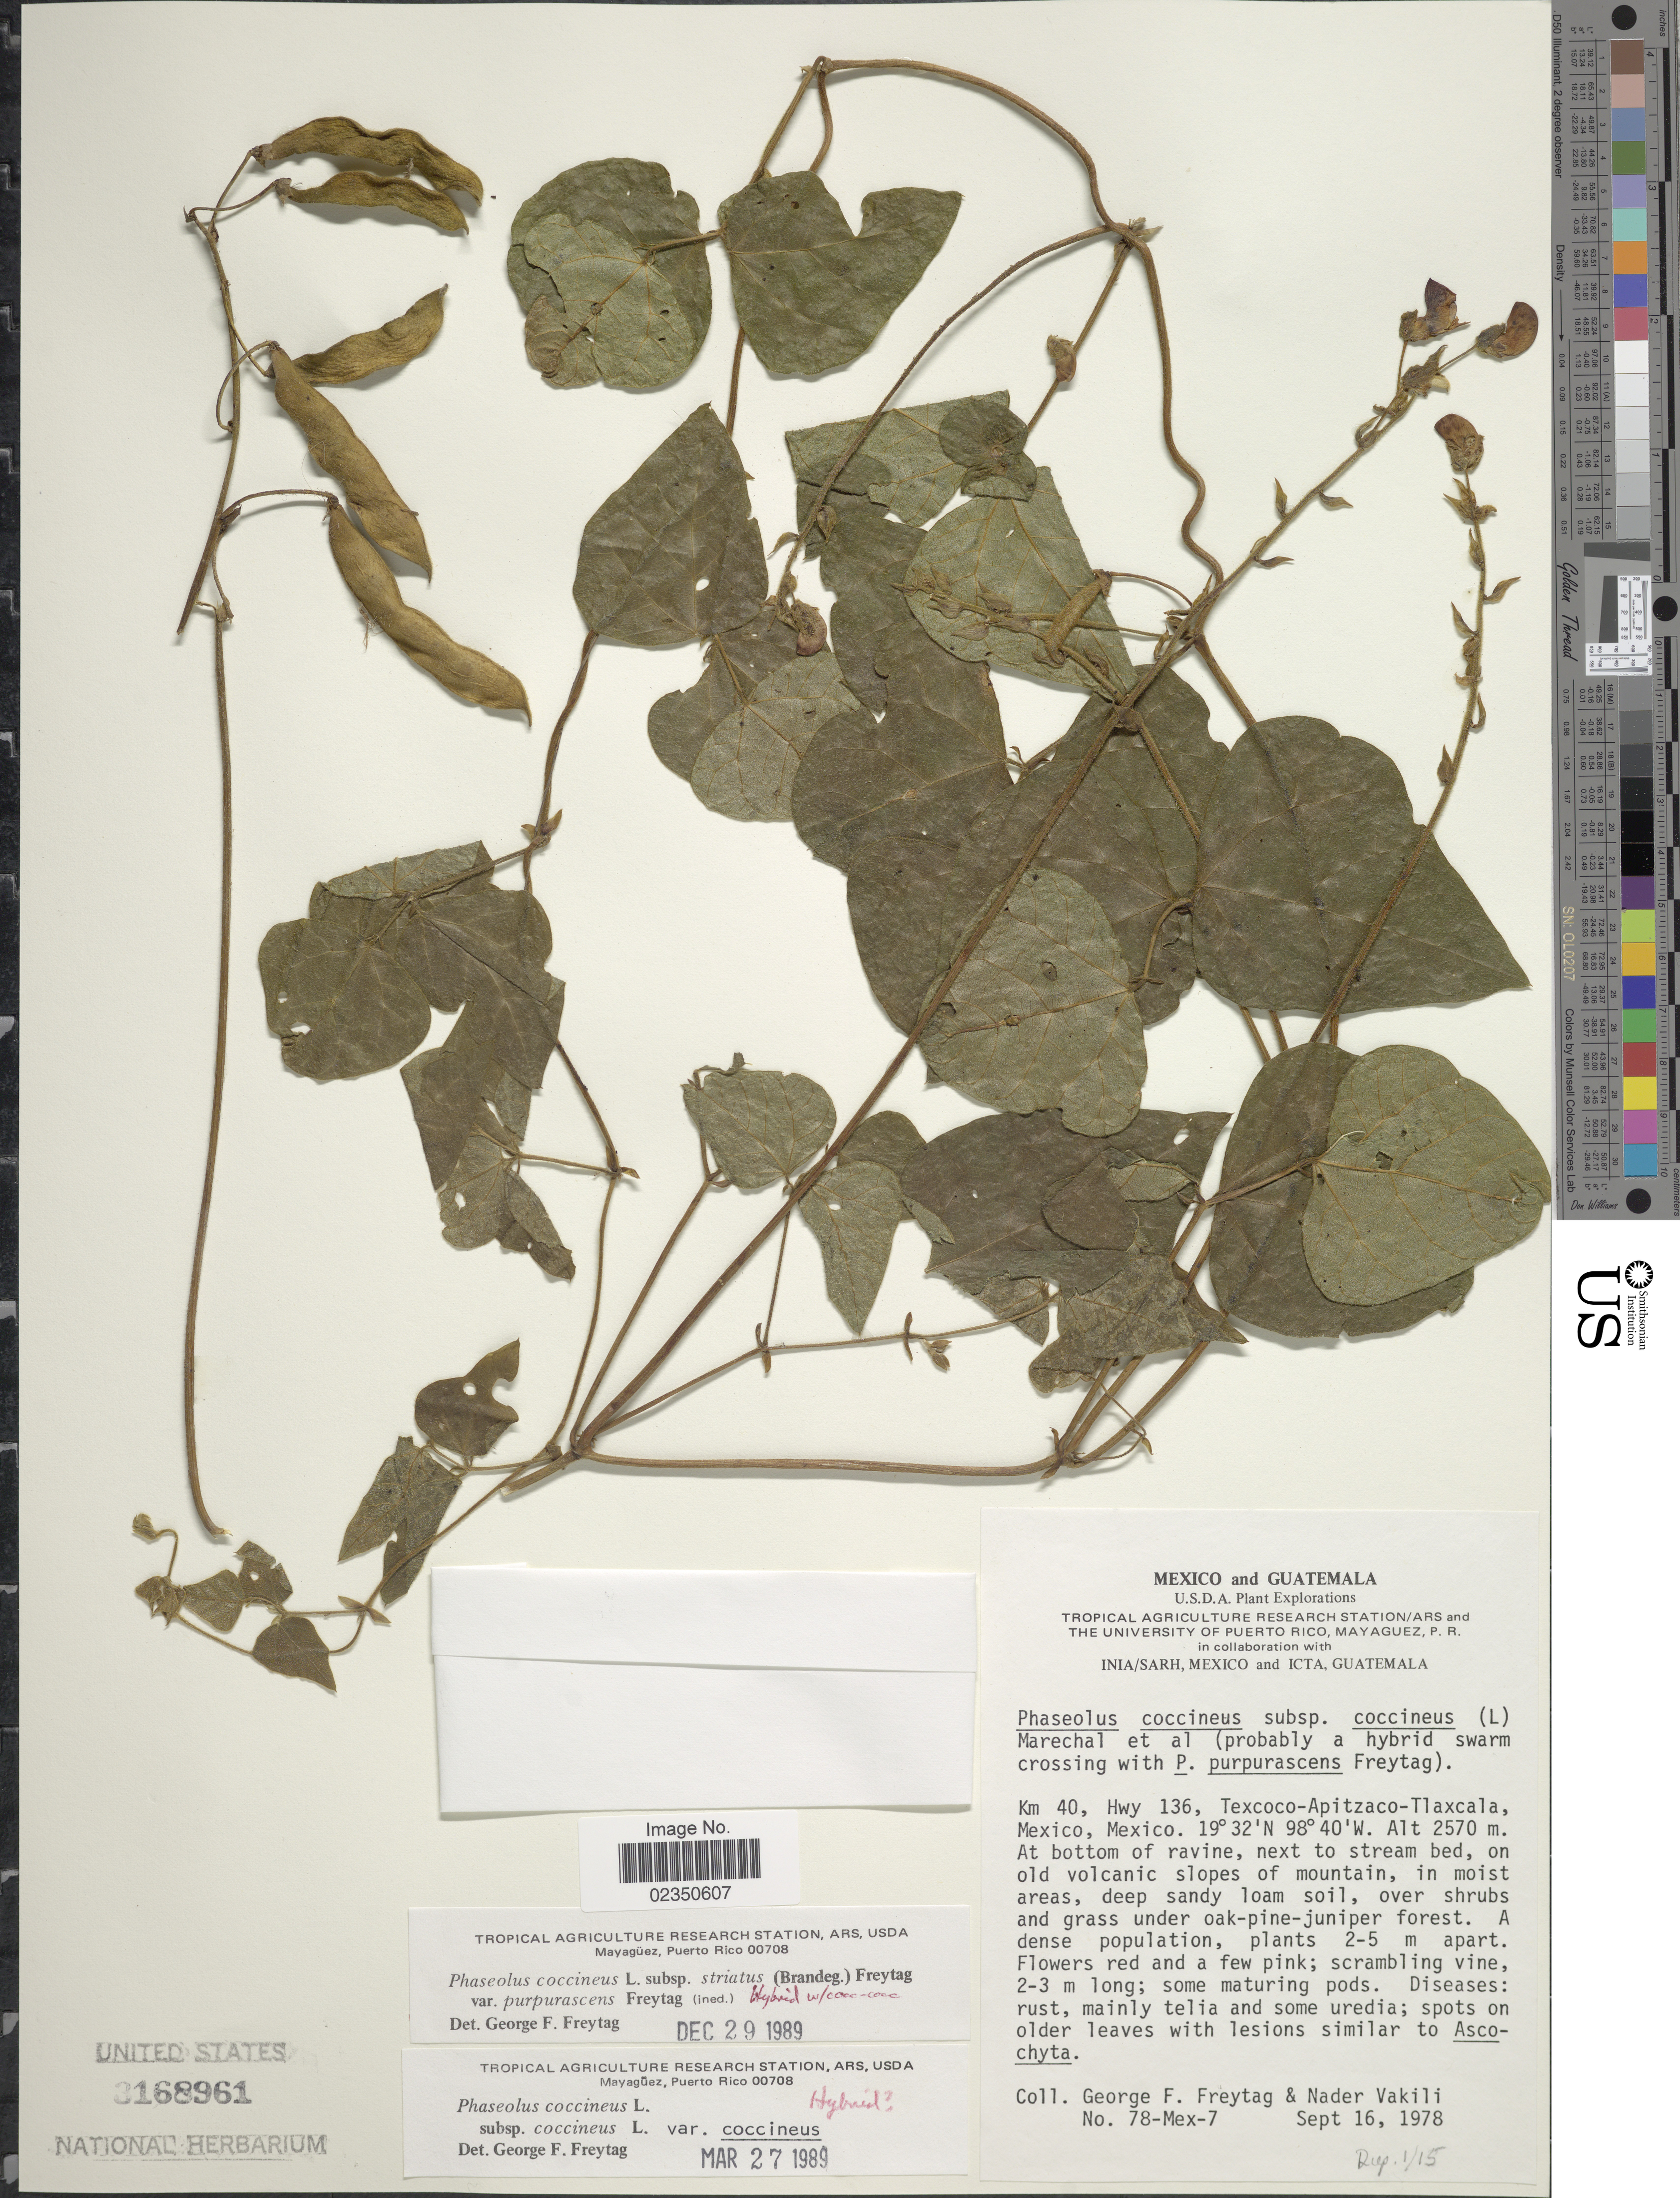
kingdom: Plantae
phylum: Tracheophyta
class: Magnoliopsida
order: Fabales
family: Fabaceae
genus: Phaseolus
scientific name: Phaseolus coccineus var. purpurascens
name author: Freytag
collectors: G. F. Freytag & N. Vakili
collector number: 78-Mex-7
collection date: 1978-09-16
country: Mexico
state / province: México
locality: Km 40, Hwy 136, Texcoco-Apitzaco-Tlaxcala, at bottom of ravine, next to stream bed, on old volcanic slopes of mountain.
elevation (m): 2570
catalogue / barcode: US 3168961